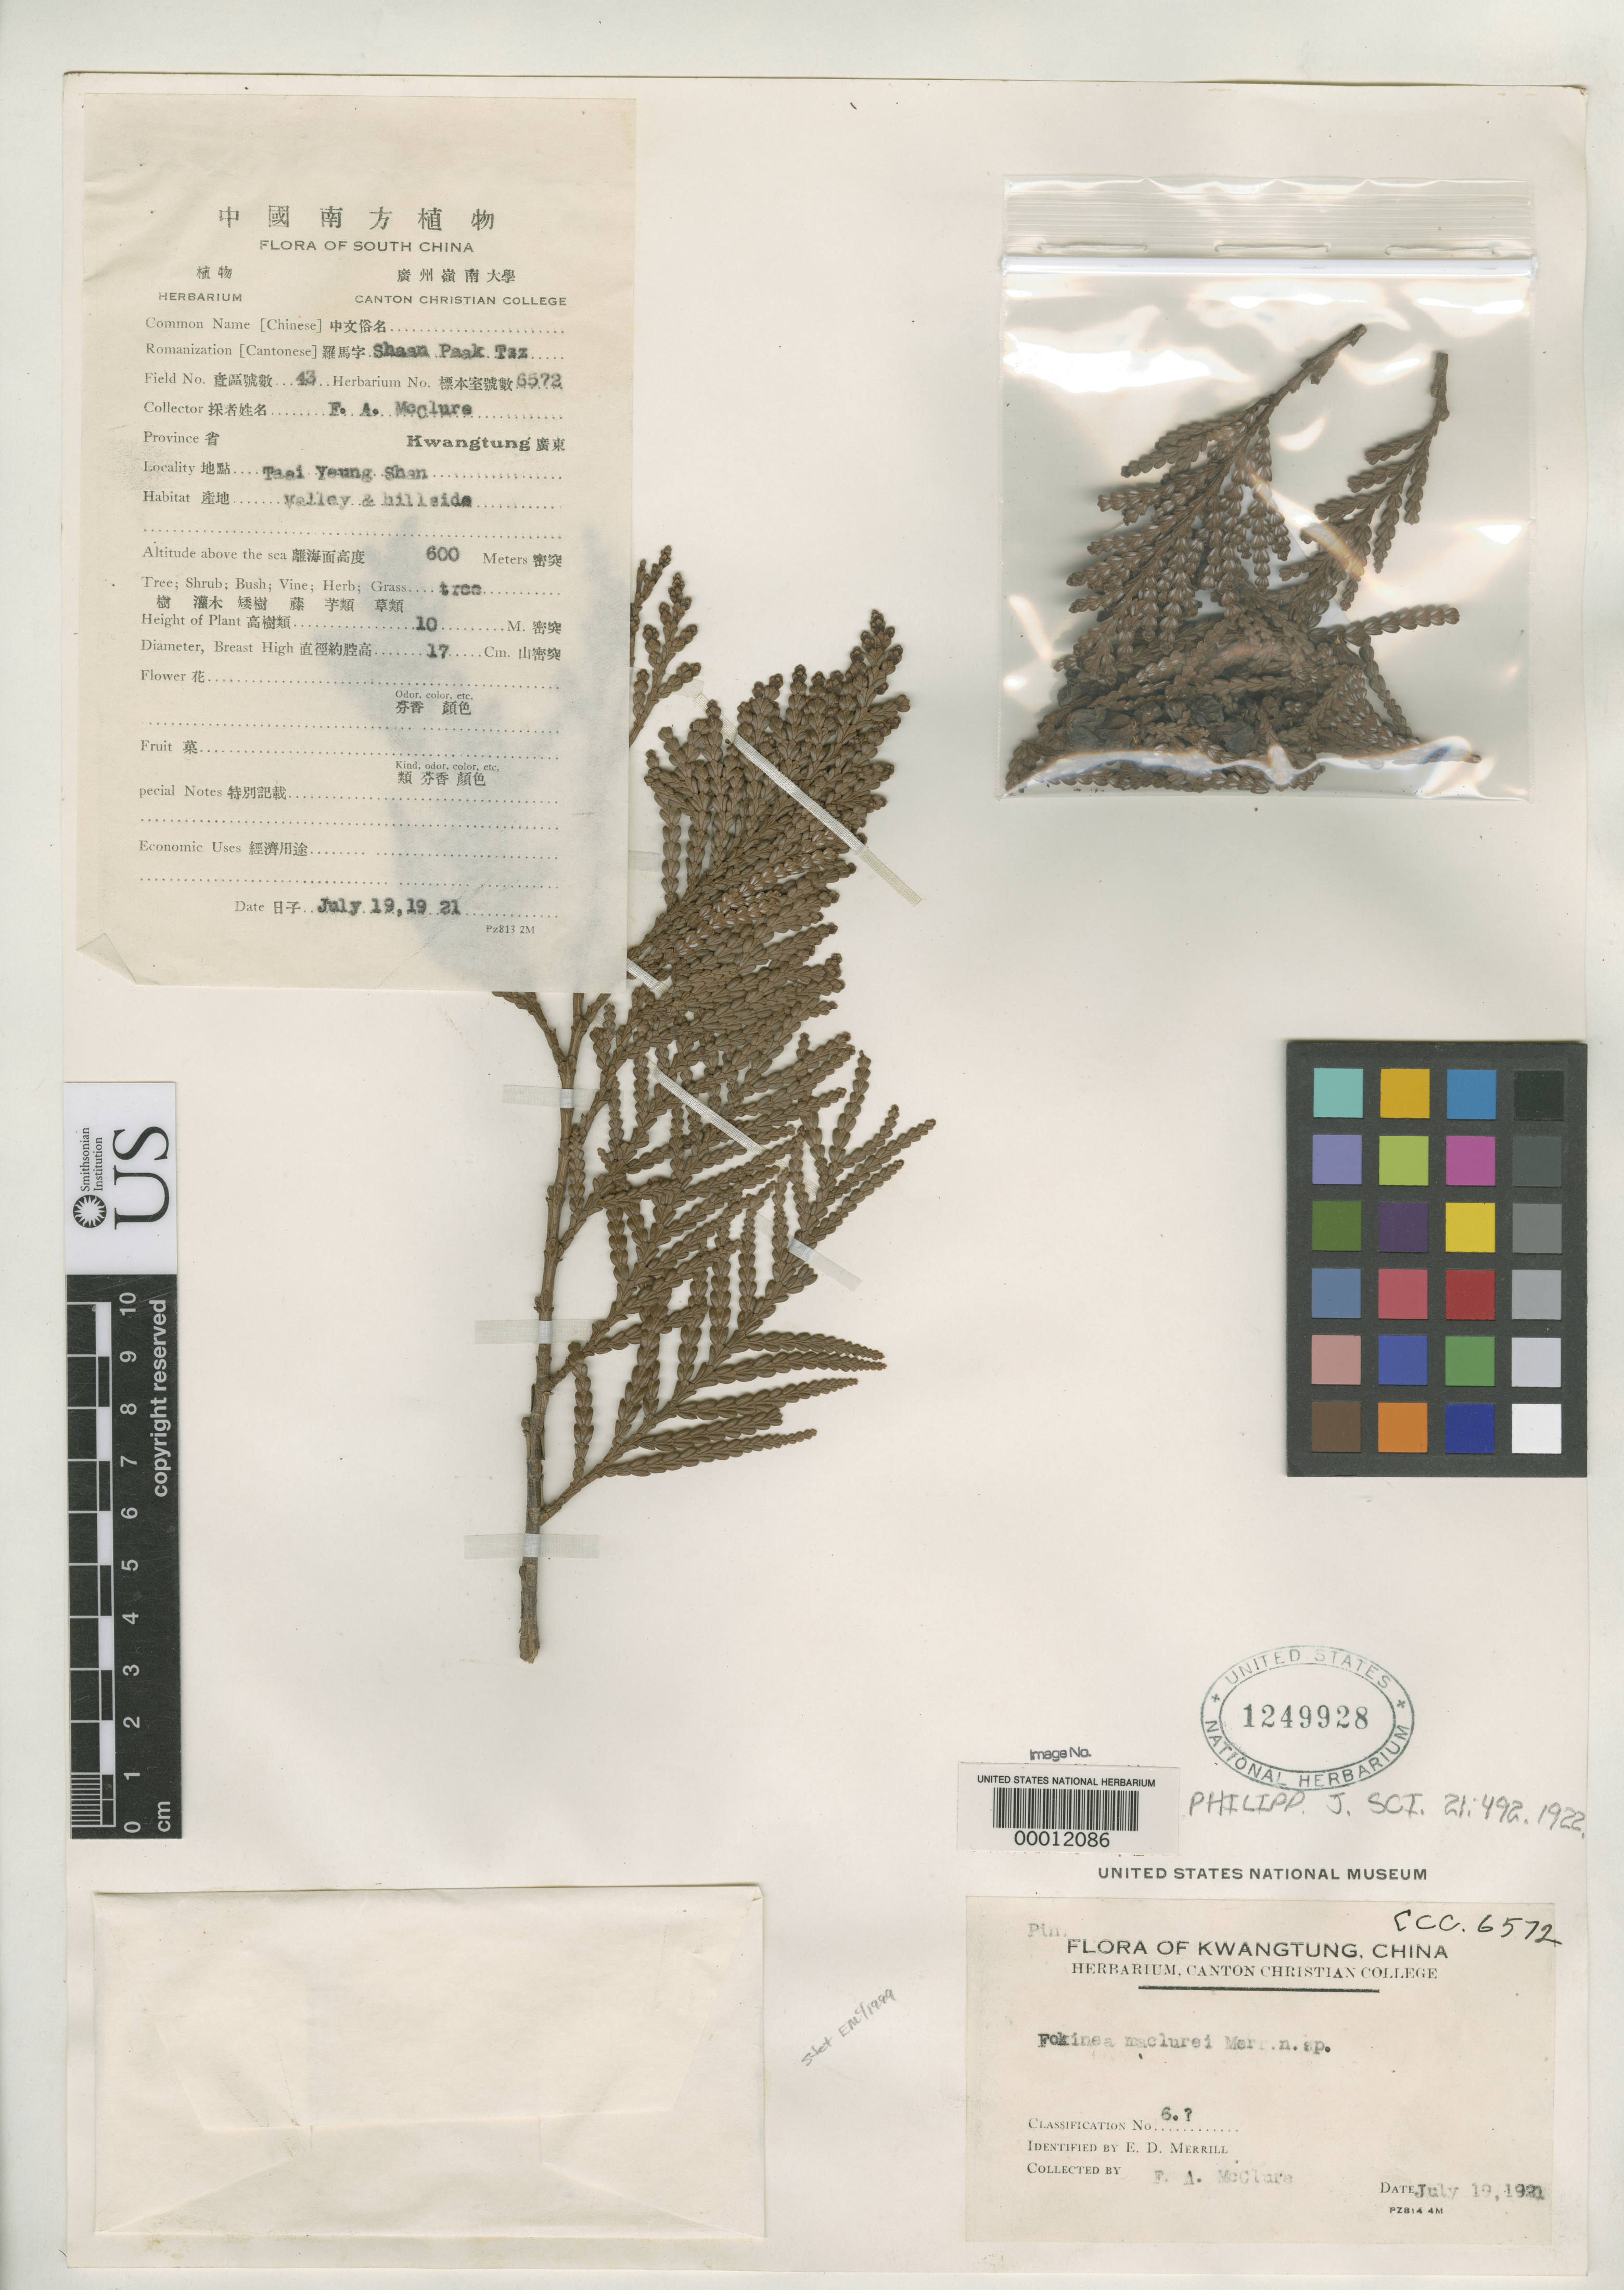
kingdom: Plantae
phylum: Tracheophyta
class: Pinopsida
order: Pinales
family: Cupressaceae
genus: Fokienia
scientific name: Fokienia maclurei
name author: Merr.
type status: Isotype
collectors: F. A. McClure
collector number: C.C.C. 6572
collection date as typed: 19 Jul 1921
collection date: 1921-07-19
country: China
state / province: Guangdong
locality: Taai Young shan, valley & hillside.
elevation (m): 600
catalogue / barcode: US 1249928